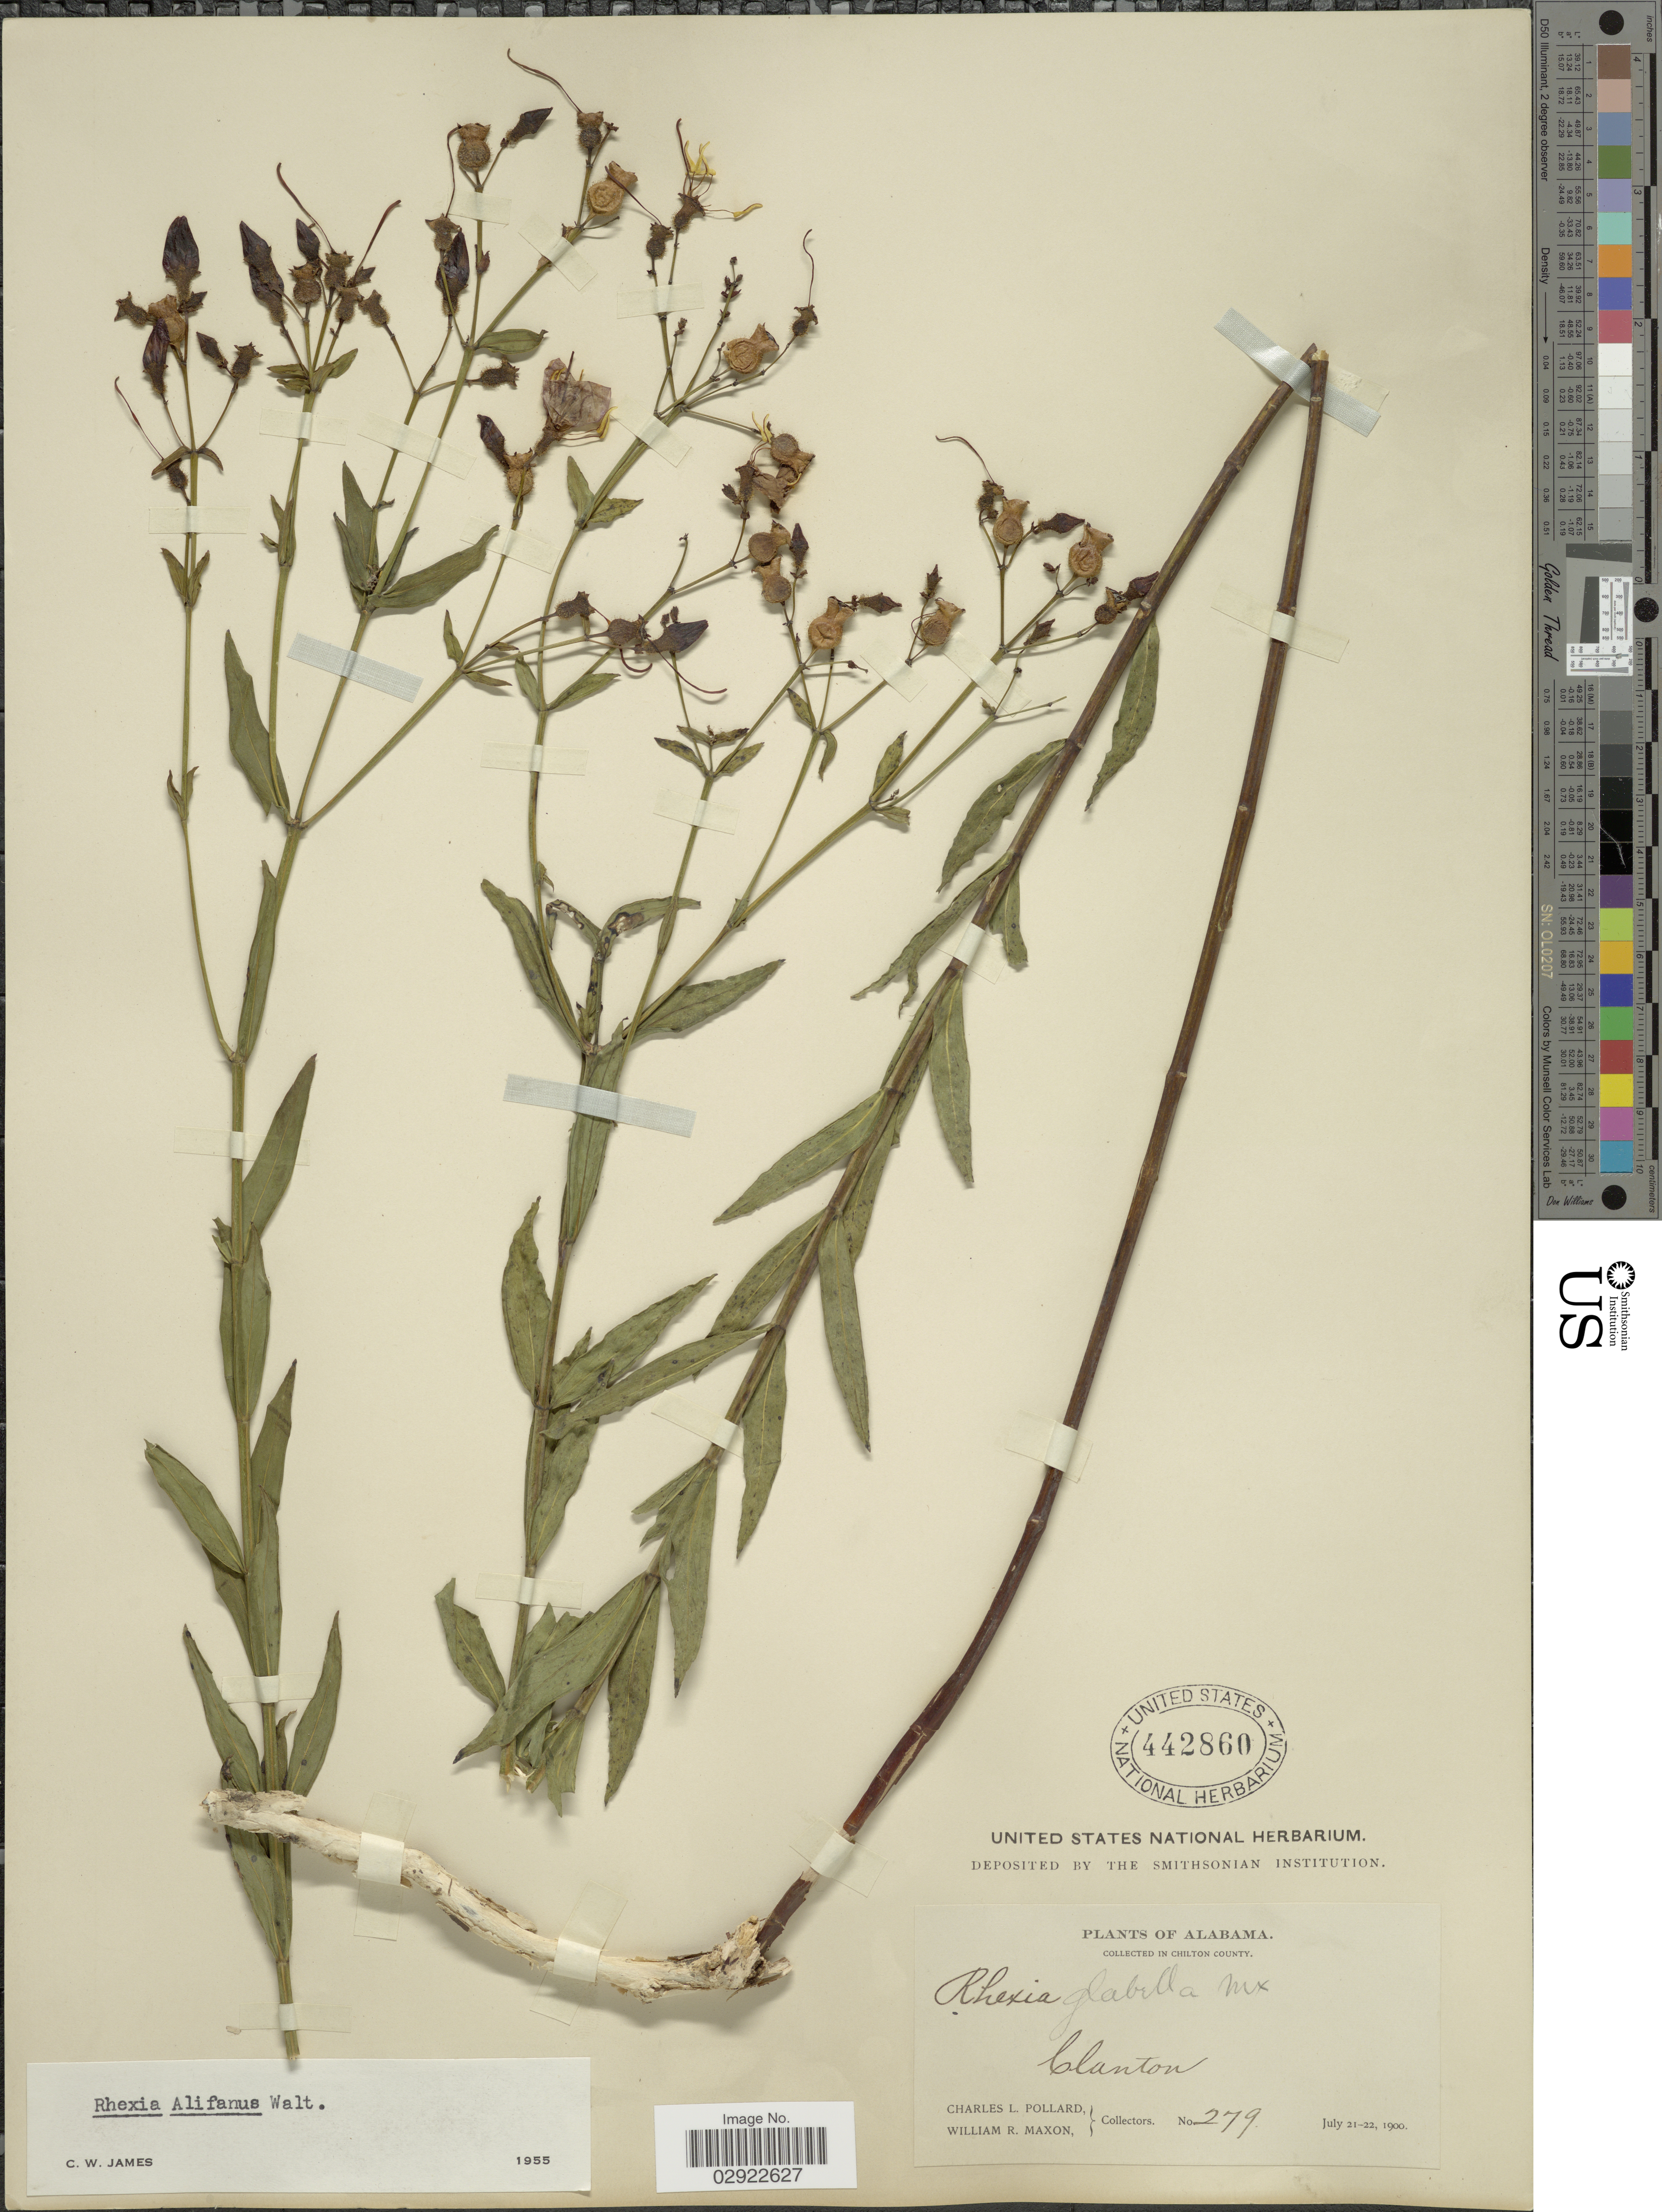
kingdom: Plantae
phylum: Tracheophyta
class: Magnoliopsida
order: Myrtales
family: Melastomataceae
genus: Rhexia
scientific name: Rhexia alifanus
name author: Walter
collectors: C. L. Pollard & W. R. Maxon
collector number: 279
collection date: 1900-07-21/1900-07-22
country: United States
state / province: Alabama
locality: Collected in Chilton County, Clanton.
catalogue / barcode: US 442860